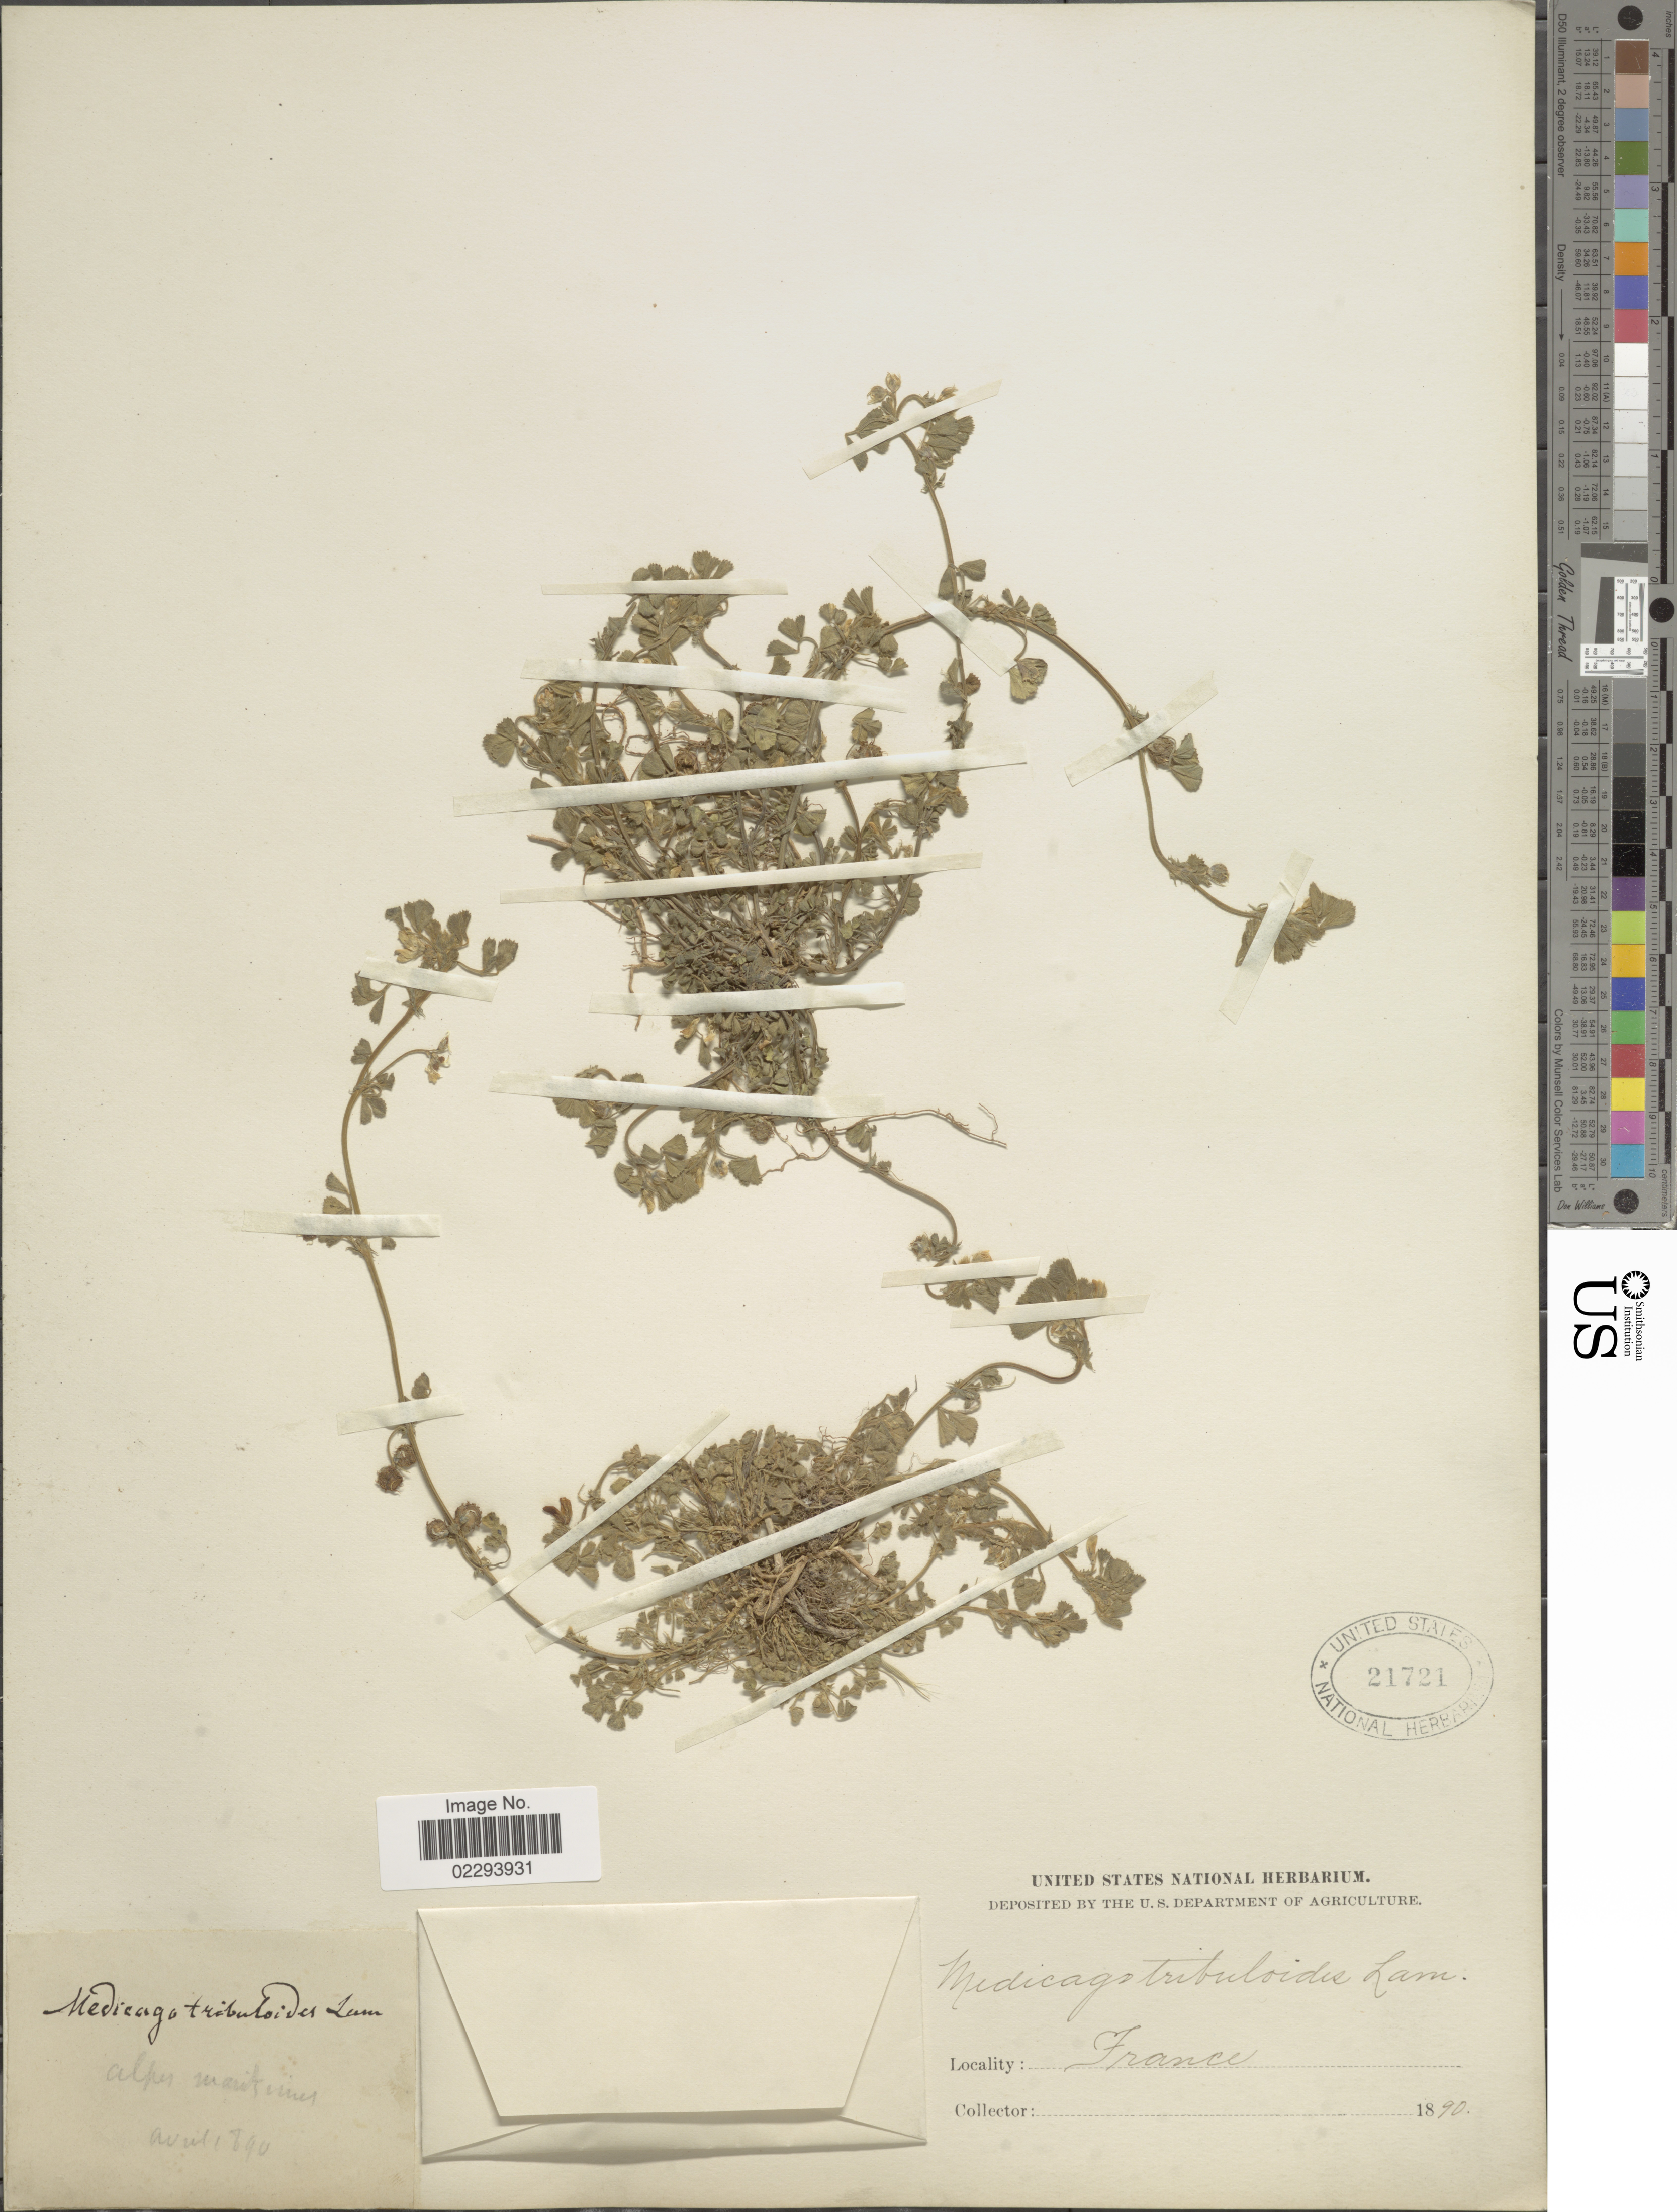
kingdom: Plantae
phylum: Tracheophyta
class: Magnoliopsida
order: Fabales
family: Fabaceae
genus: Medicago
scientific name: Medicago tribuloides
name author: Desr.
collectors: ex herb. United States National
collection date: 1890-04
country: France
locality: France. Aples maritimes.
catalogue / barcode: US 21721